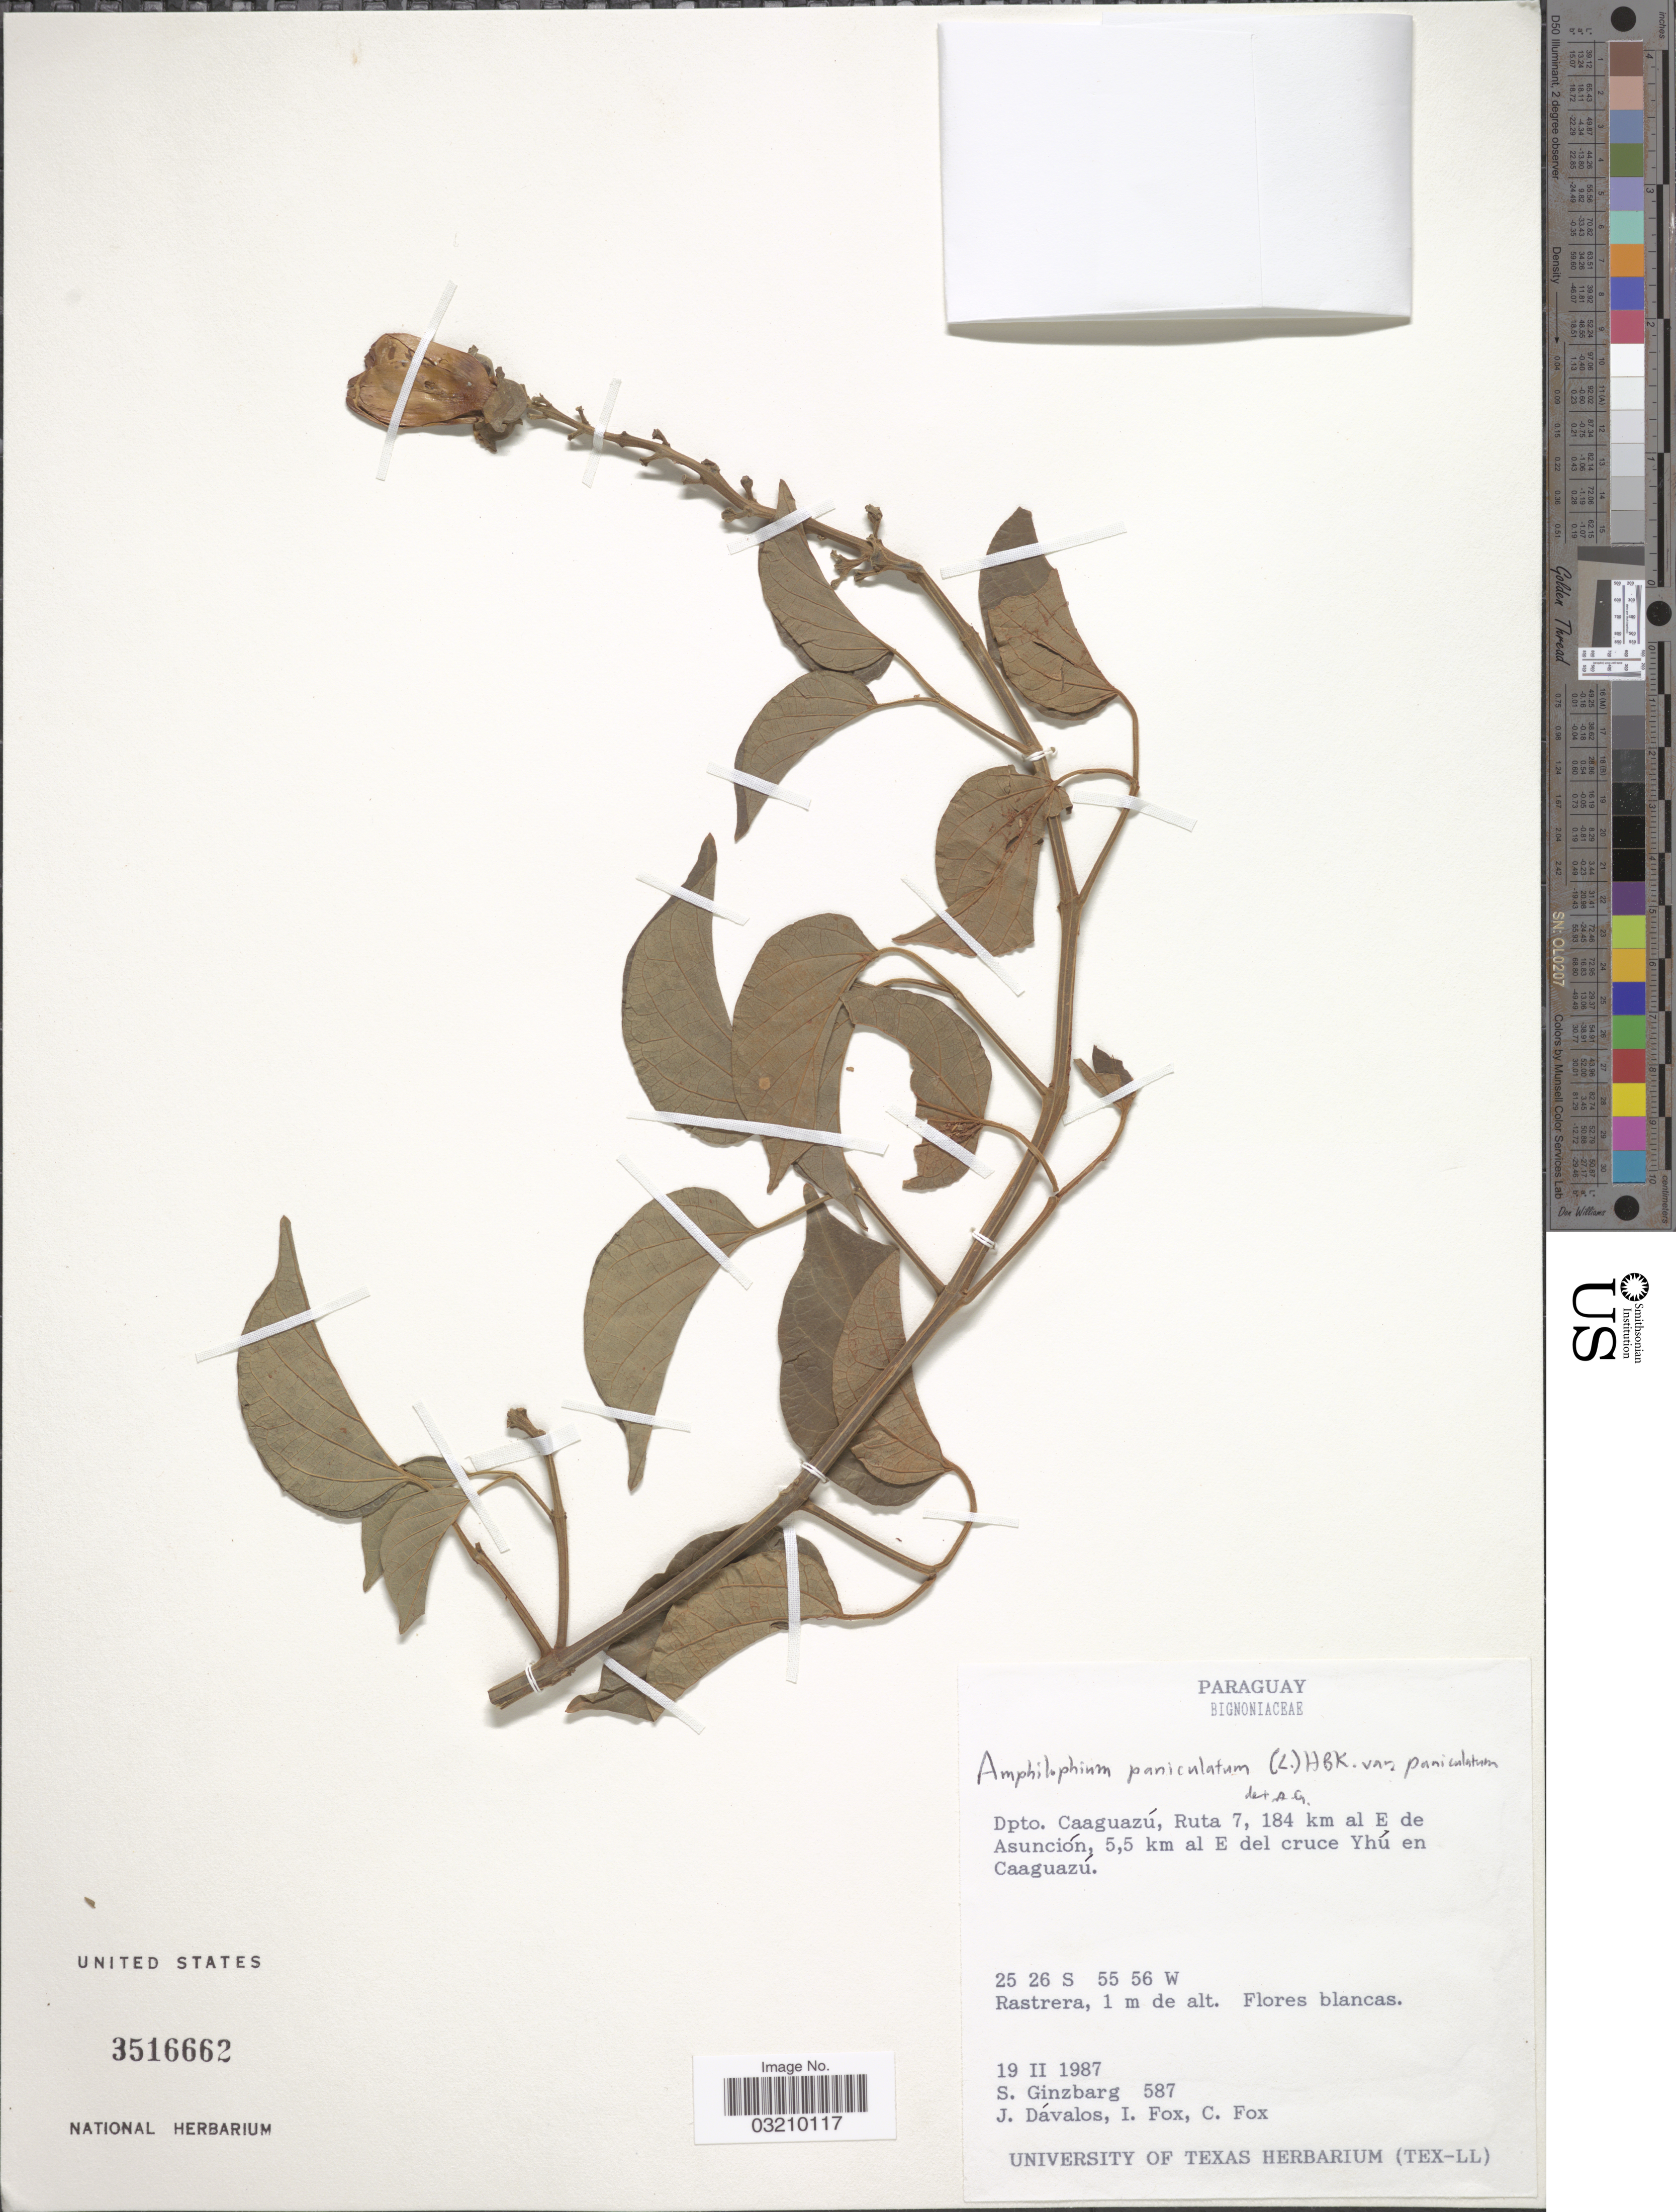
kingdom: Plantae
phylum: Tracheophyta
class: Magnoliopsida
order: Lamiales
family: Bignoniaceae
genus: Amphilophium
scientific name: Amphilophium paniculatum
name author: (L.) Kunth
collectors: S. Ginzbarg, J. Dávalos, I. Fox & C. Fox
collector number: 587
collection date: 1987-02-19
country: Paraguay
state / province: Caaguazu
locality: Dpto. Caaguazú, Ruta 7, 184 km al E de Asunción, 5,5 km al E del cruce Yhú en Caaguazú.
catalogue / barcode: US 3516662